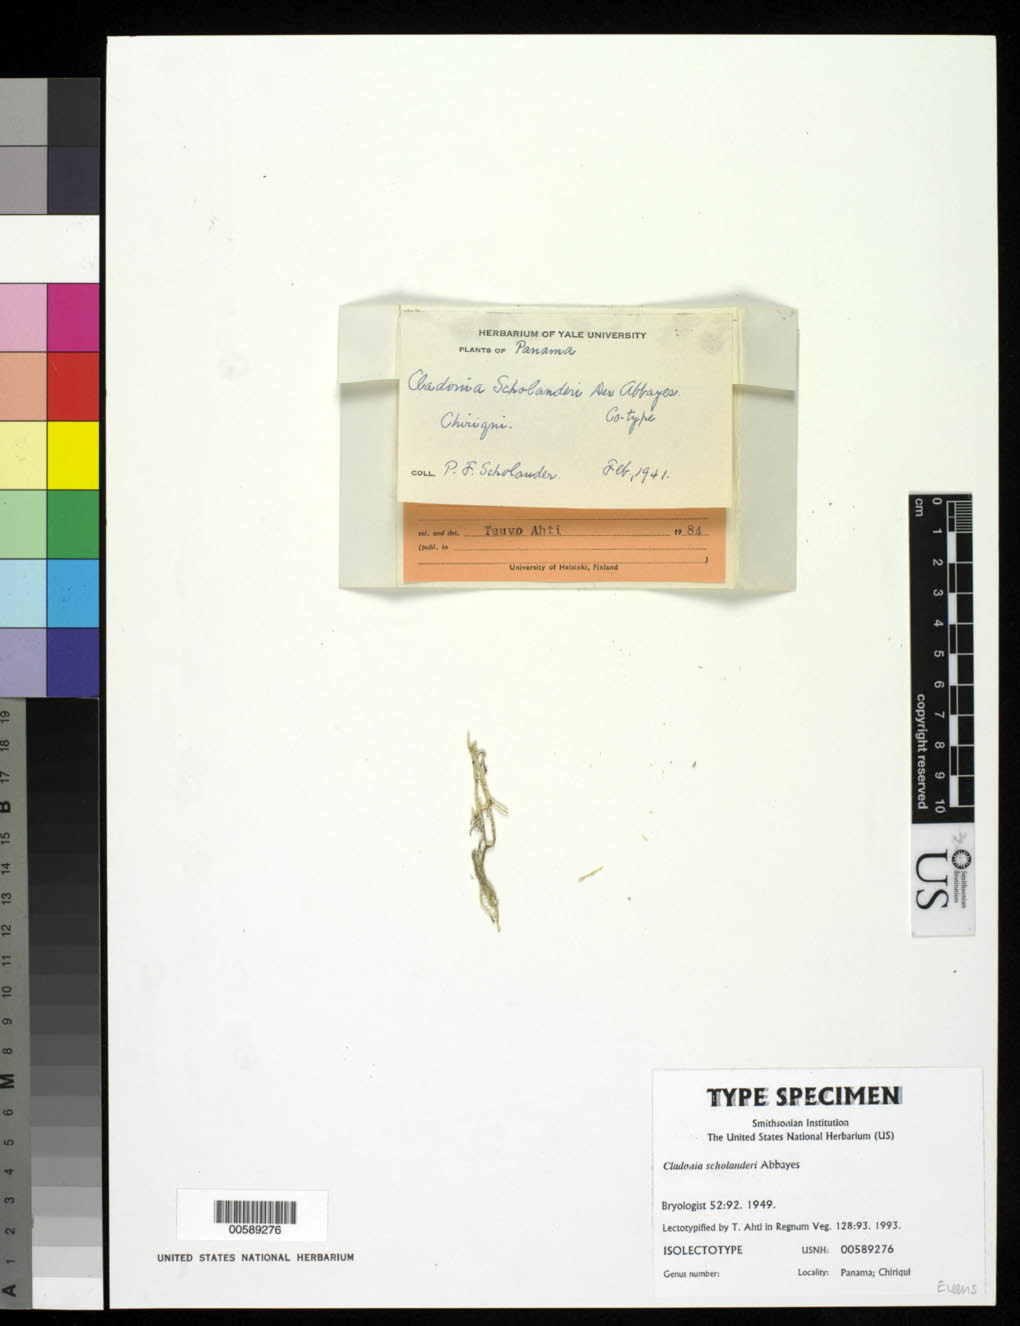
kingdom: Fungi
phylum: Ascomycota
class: Lecanoromycetes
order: Lecanorales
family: Cladoniaceae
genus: Cladonia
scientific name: Cladonia scholanderi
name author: Abbayes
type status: Isolectotype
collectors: P. Scholander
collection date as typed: Feb 1941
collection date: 1941-02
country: Panama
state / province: Chiriquí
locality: Flutes du Volcan. [Flutes (?) of the Volcano. (Volcán Barú)]